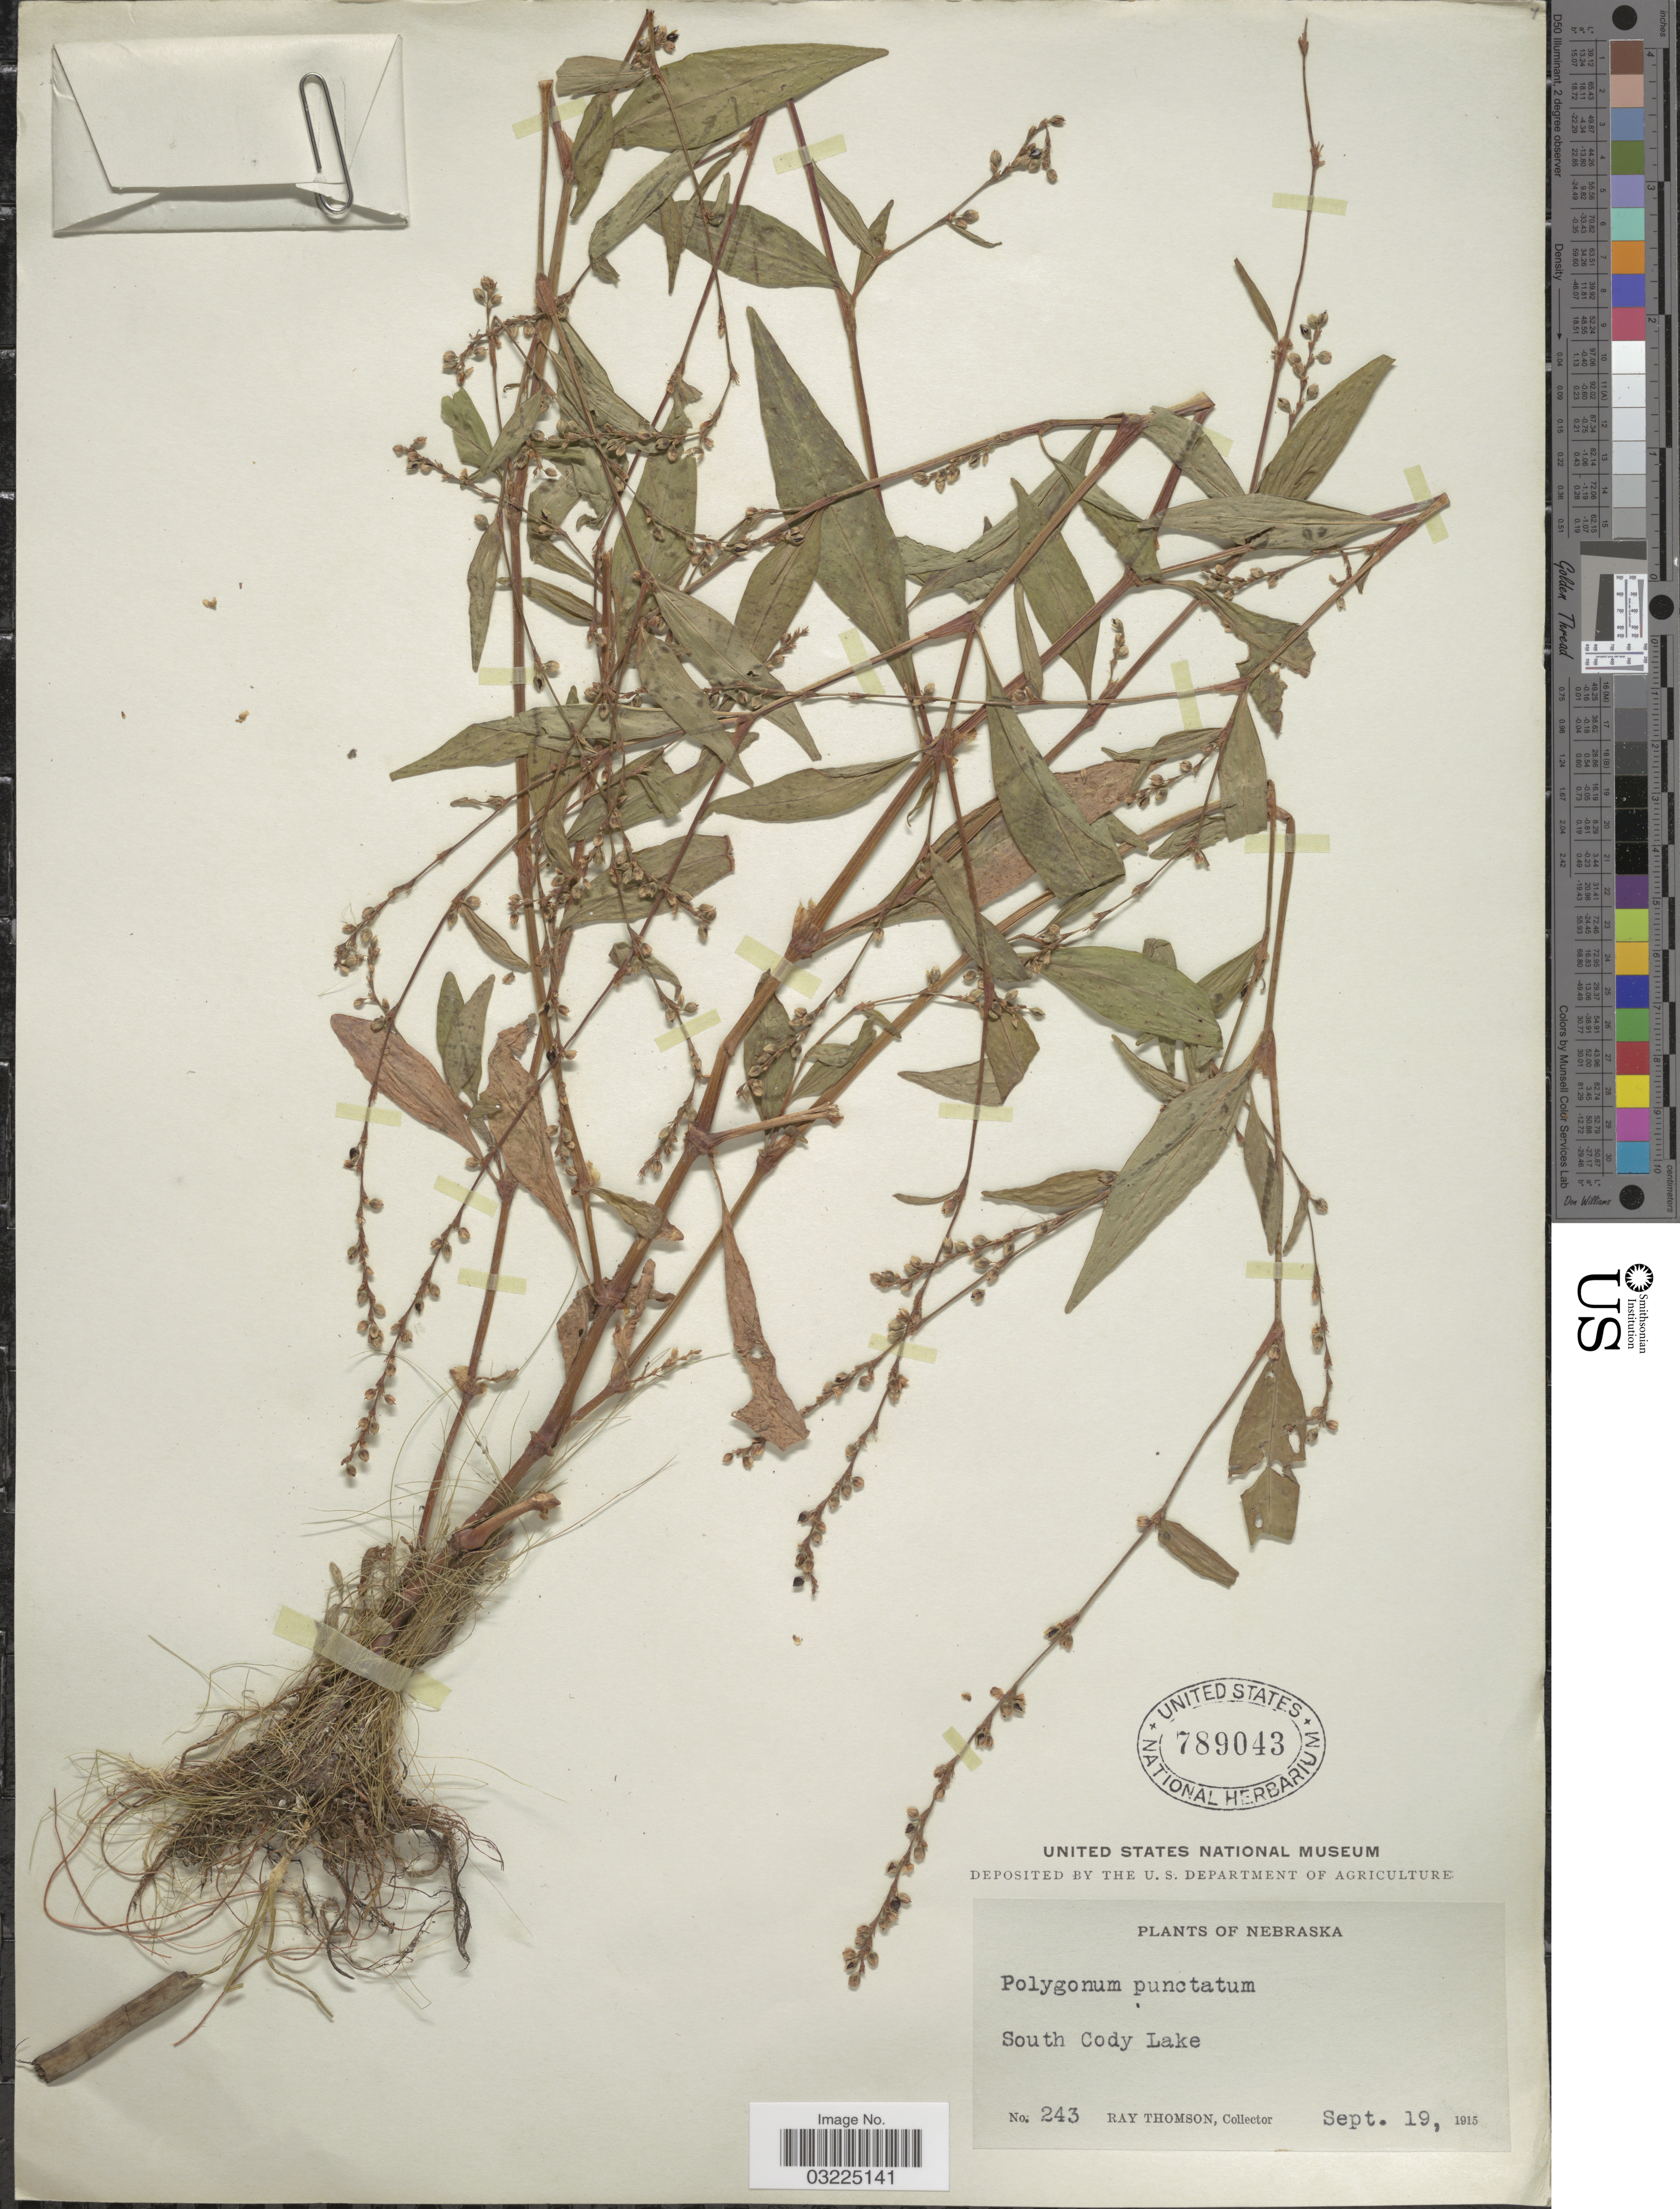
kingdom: Plantae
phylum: Tracheophyta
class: Magnoliopsida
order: Caryophyllales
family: Polygonaceae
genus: Persicaria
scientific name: Persicaria punctata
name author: (Elliott) Small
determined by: Atha, D. E.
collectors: R. Thomson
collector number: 243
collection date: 1915-09-19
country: United States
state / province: Nebraska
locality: South Cody Lake.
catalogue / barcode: US 789043